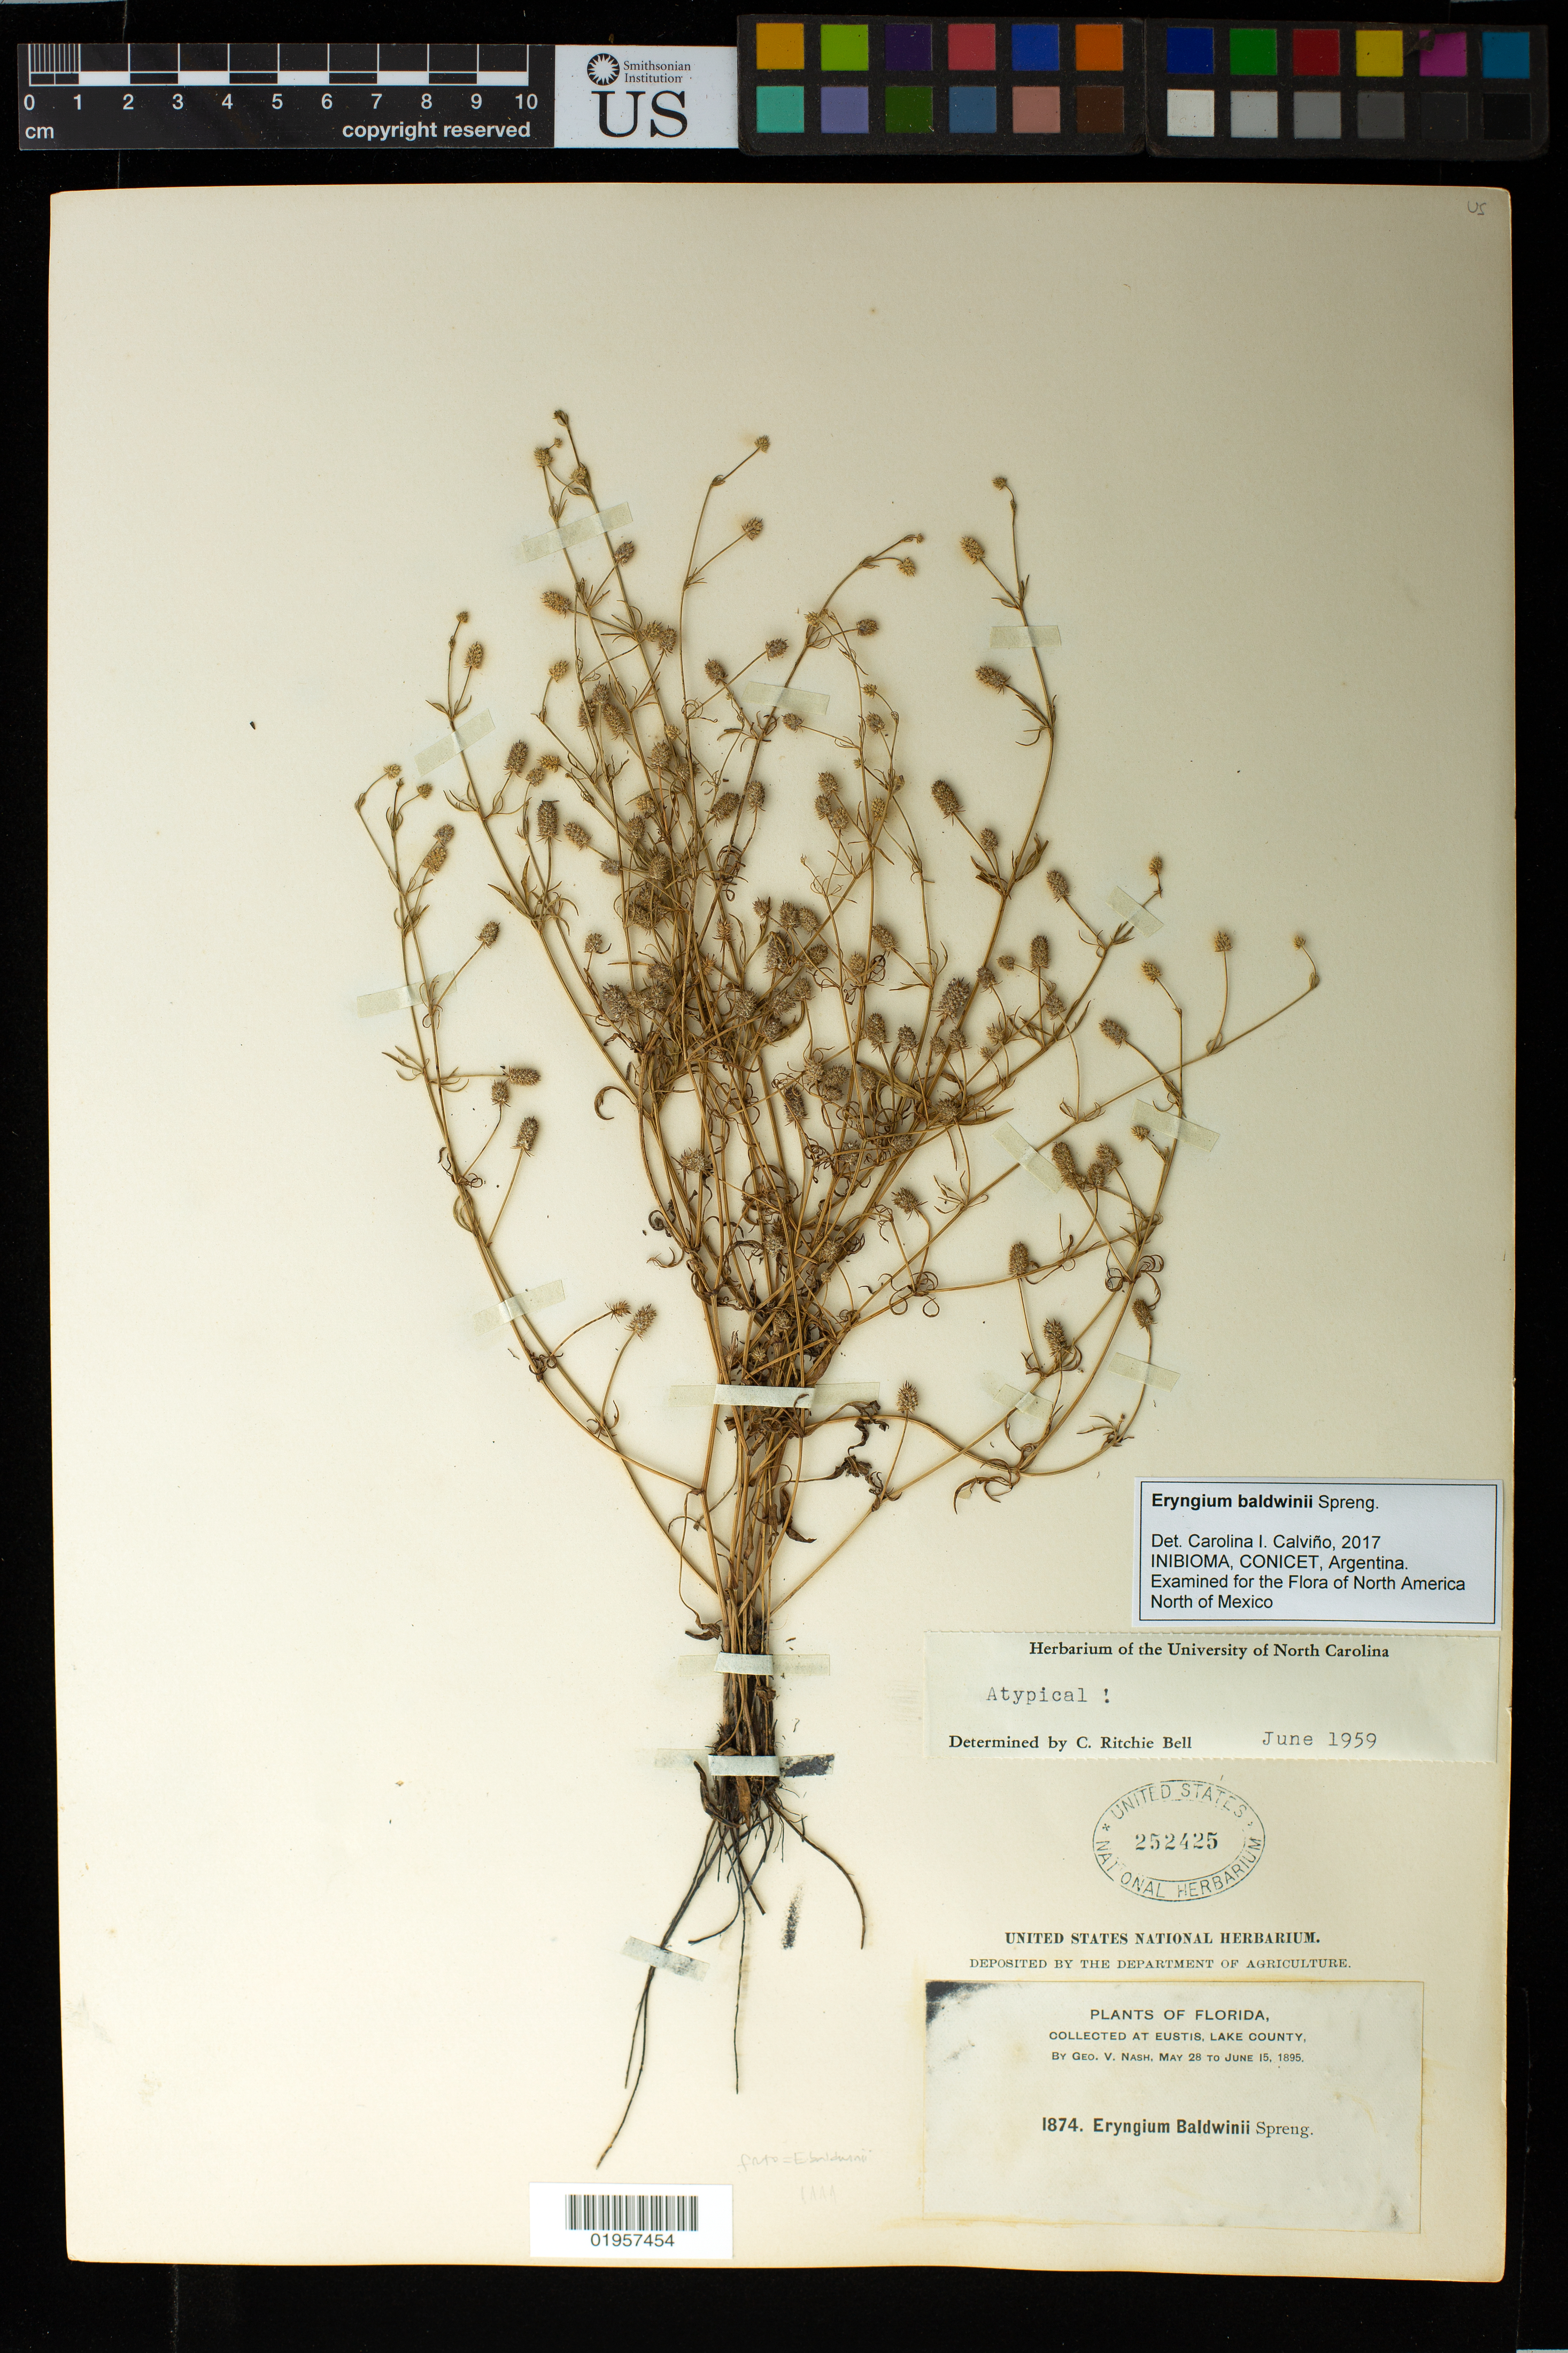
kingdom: Plantae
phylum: Tracheophyta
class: Magnoliopsida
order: Apiales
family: Apiaceae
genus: Eryngium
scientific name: Eryngium baldwinii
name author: Spreng.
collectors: G. V. Nash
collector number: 1874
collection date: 1895-05-28/1895-06-15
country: United States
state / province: Florida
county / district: Lake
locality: Eustis.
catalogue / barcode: US 252425